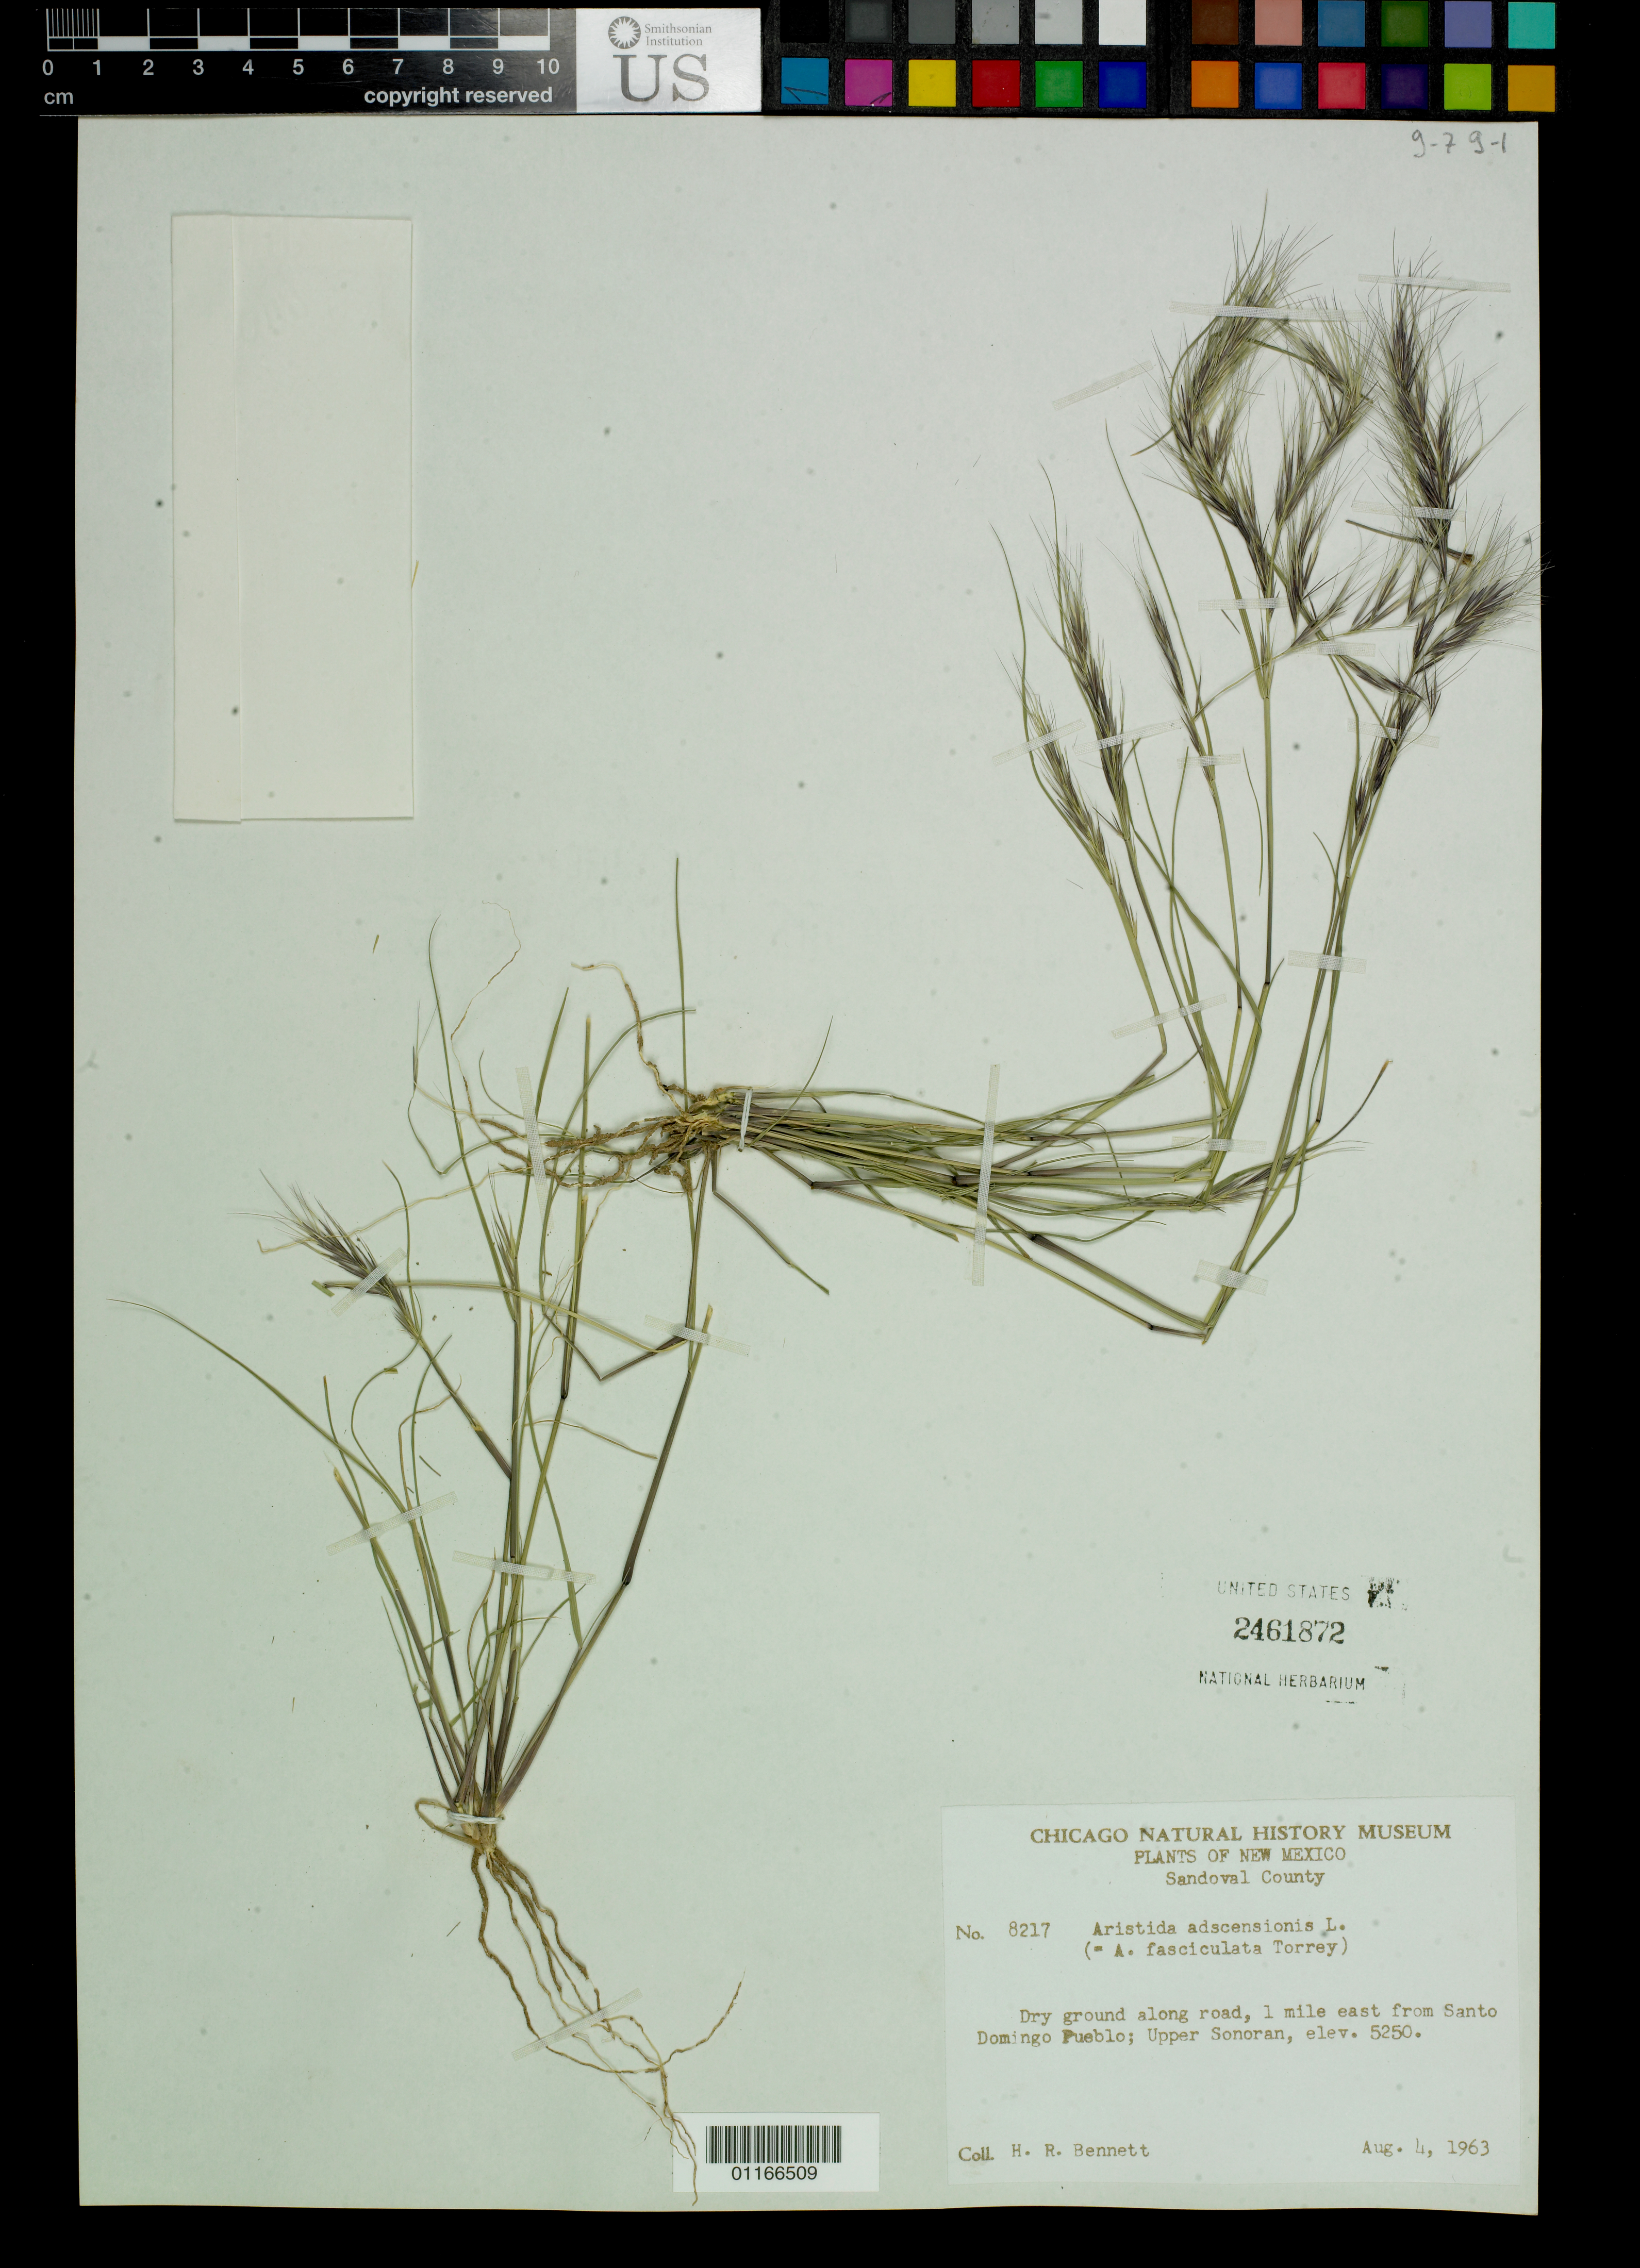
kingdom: Plantae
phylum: Tracheophyta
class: Liliopsida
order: Poales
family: Poaceae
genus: Aristida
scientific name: Aristida adscensionis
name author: L.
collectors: H. R. Bennett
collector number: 8217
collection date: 1963-08-04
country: United States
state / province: New Mexico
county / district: Sandoval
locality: Dry ground along road, 1 mile east from Santo Domingo; Upper Sonoran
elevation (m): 1600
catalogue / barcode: US 2461872